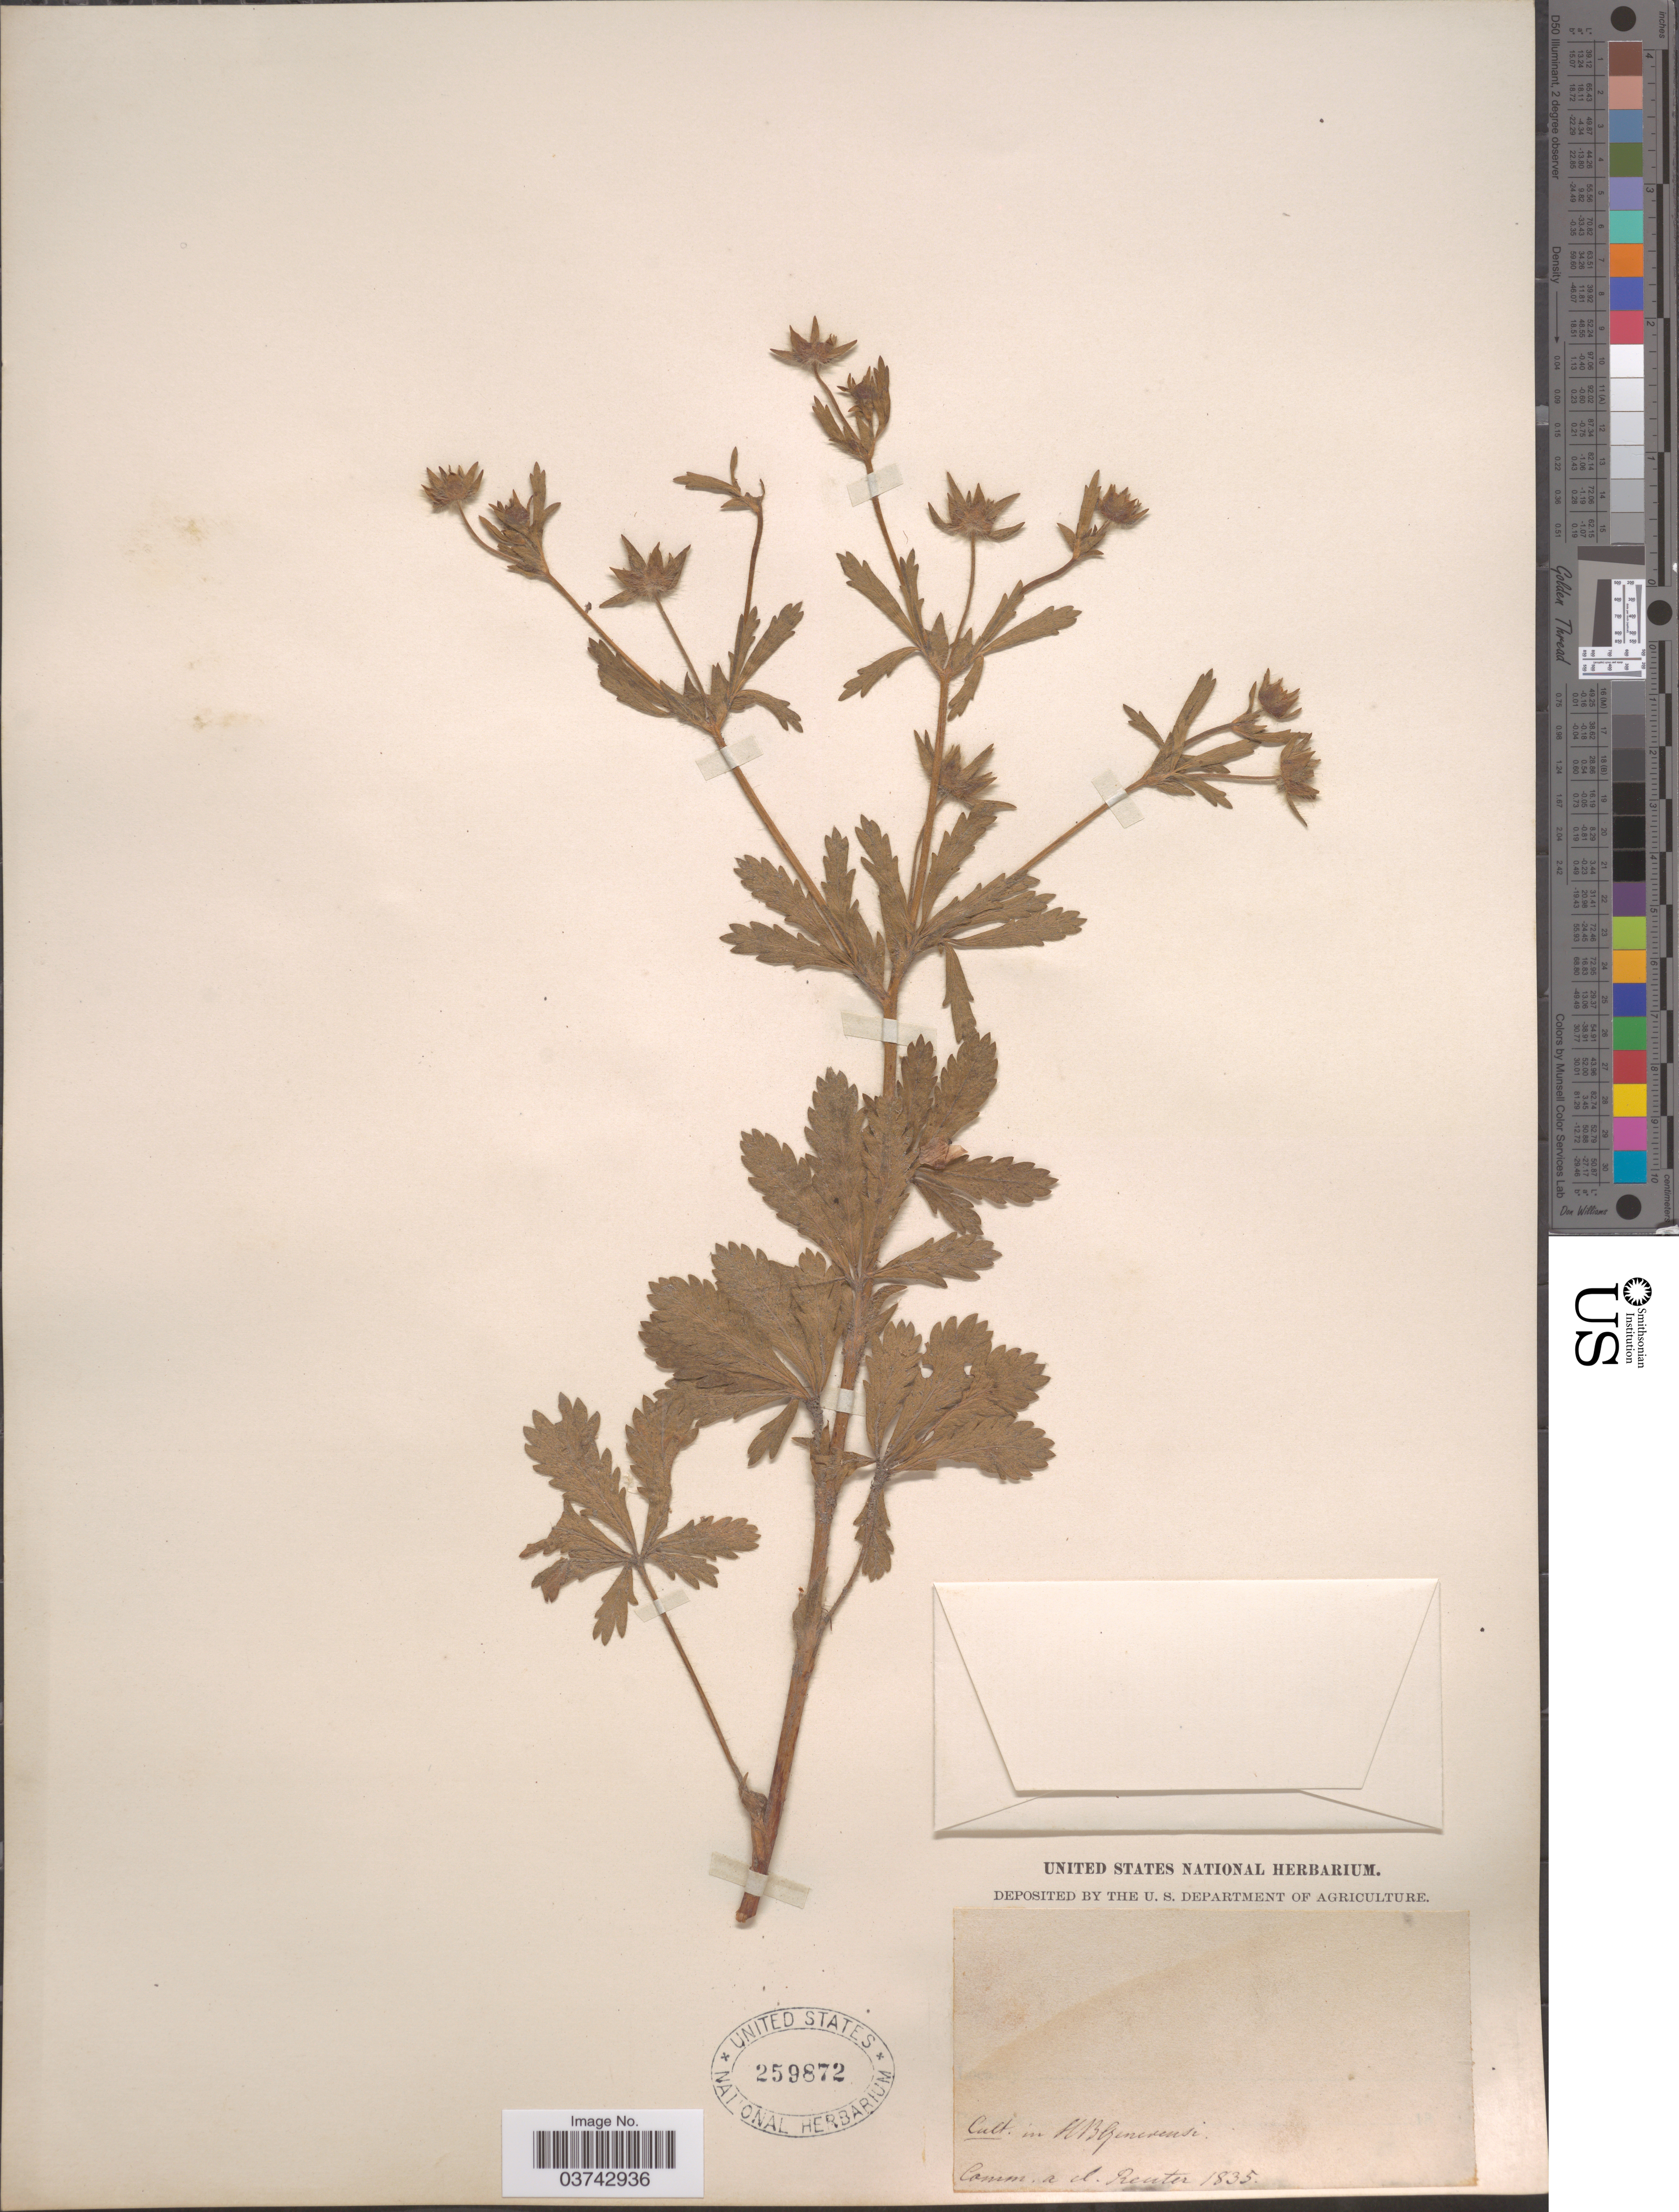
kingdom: Plantae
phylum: Tracheophyta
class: Magnoliopsida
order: Rosales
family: Rosaceae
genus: Potentilla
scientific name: Potentilla sp.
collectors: ex herb. United States National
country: Switzerland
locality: In HB Genevensi.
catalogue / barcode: US 259872